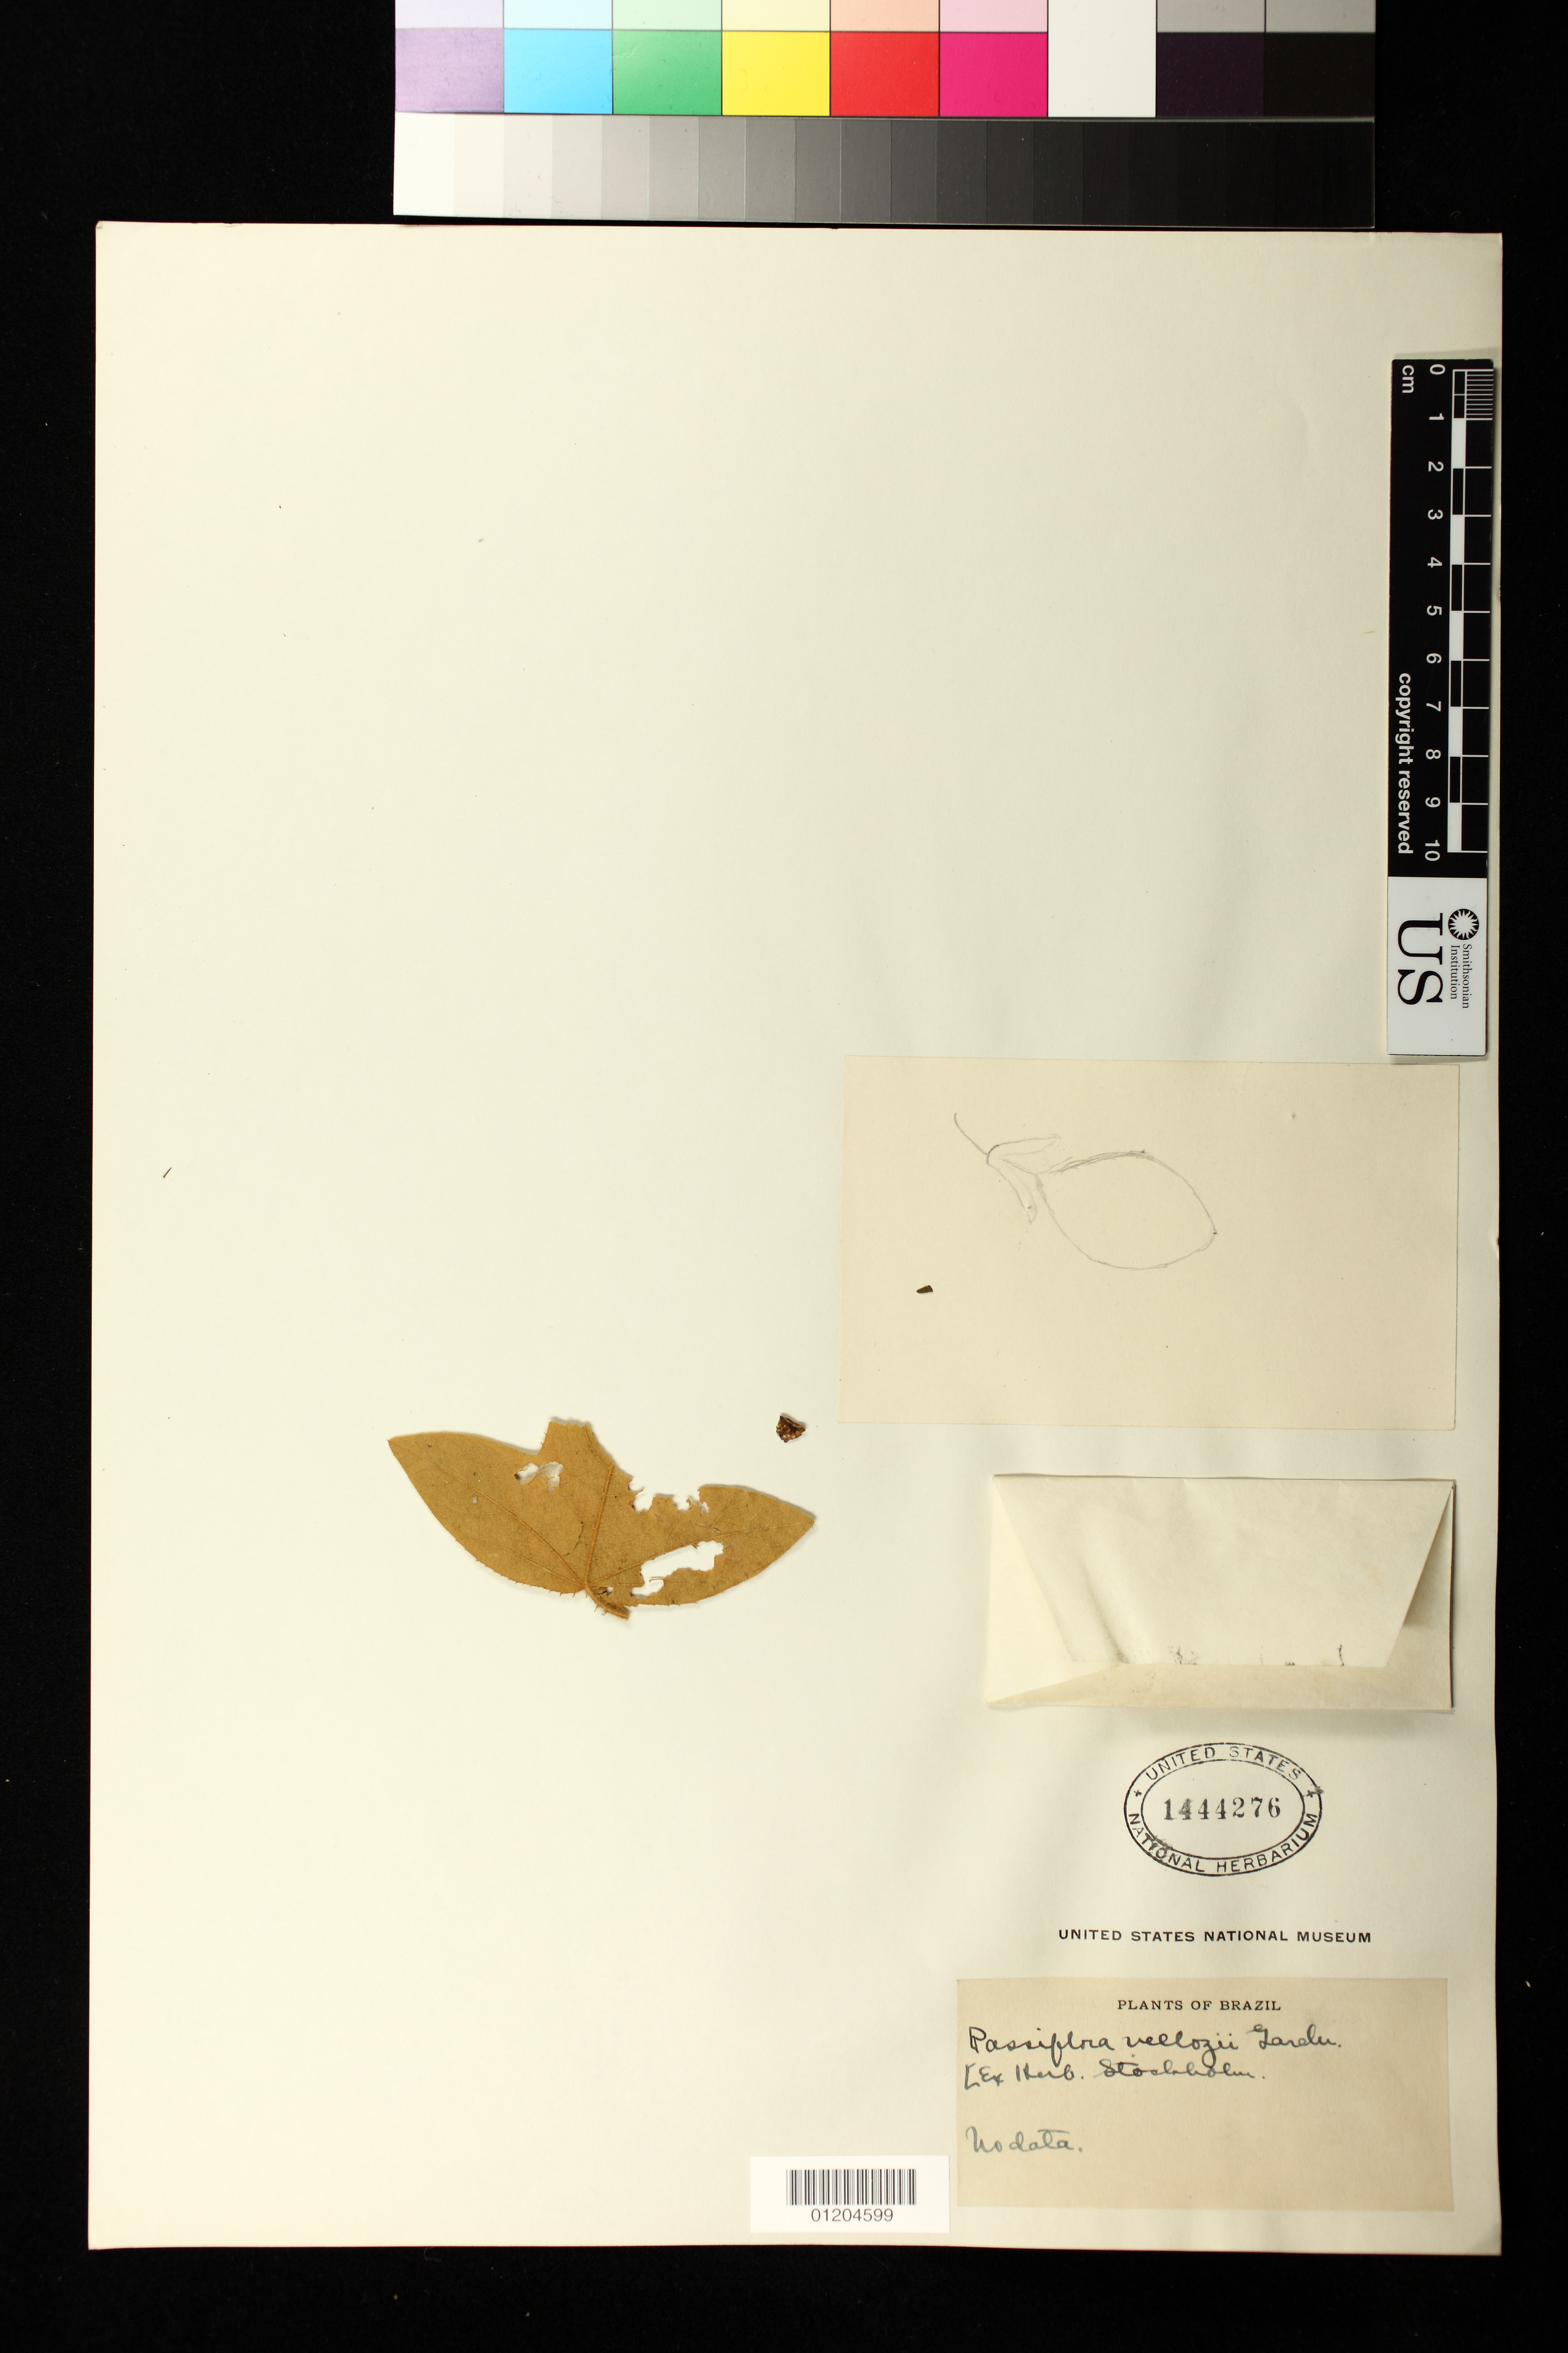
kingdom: Plantae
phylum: Tracheophyta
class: Magnoliopsida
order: Malpighiales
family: Passifloraceae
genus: Passiflora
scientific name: Passiflora vellozii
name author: Gardner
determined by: Svoboda, Harlan T., (NA), US Department of Agriculture (UNITED STATES)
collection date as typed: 24 Jun 1909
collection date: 1909-06-24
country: Brazil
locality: Rio de Pedreinas, Bon Esperanca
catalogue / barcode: US 1444276